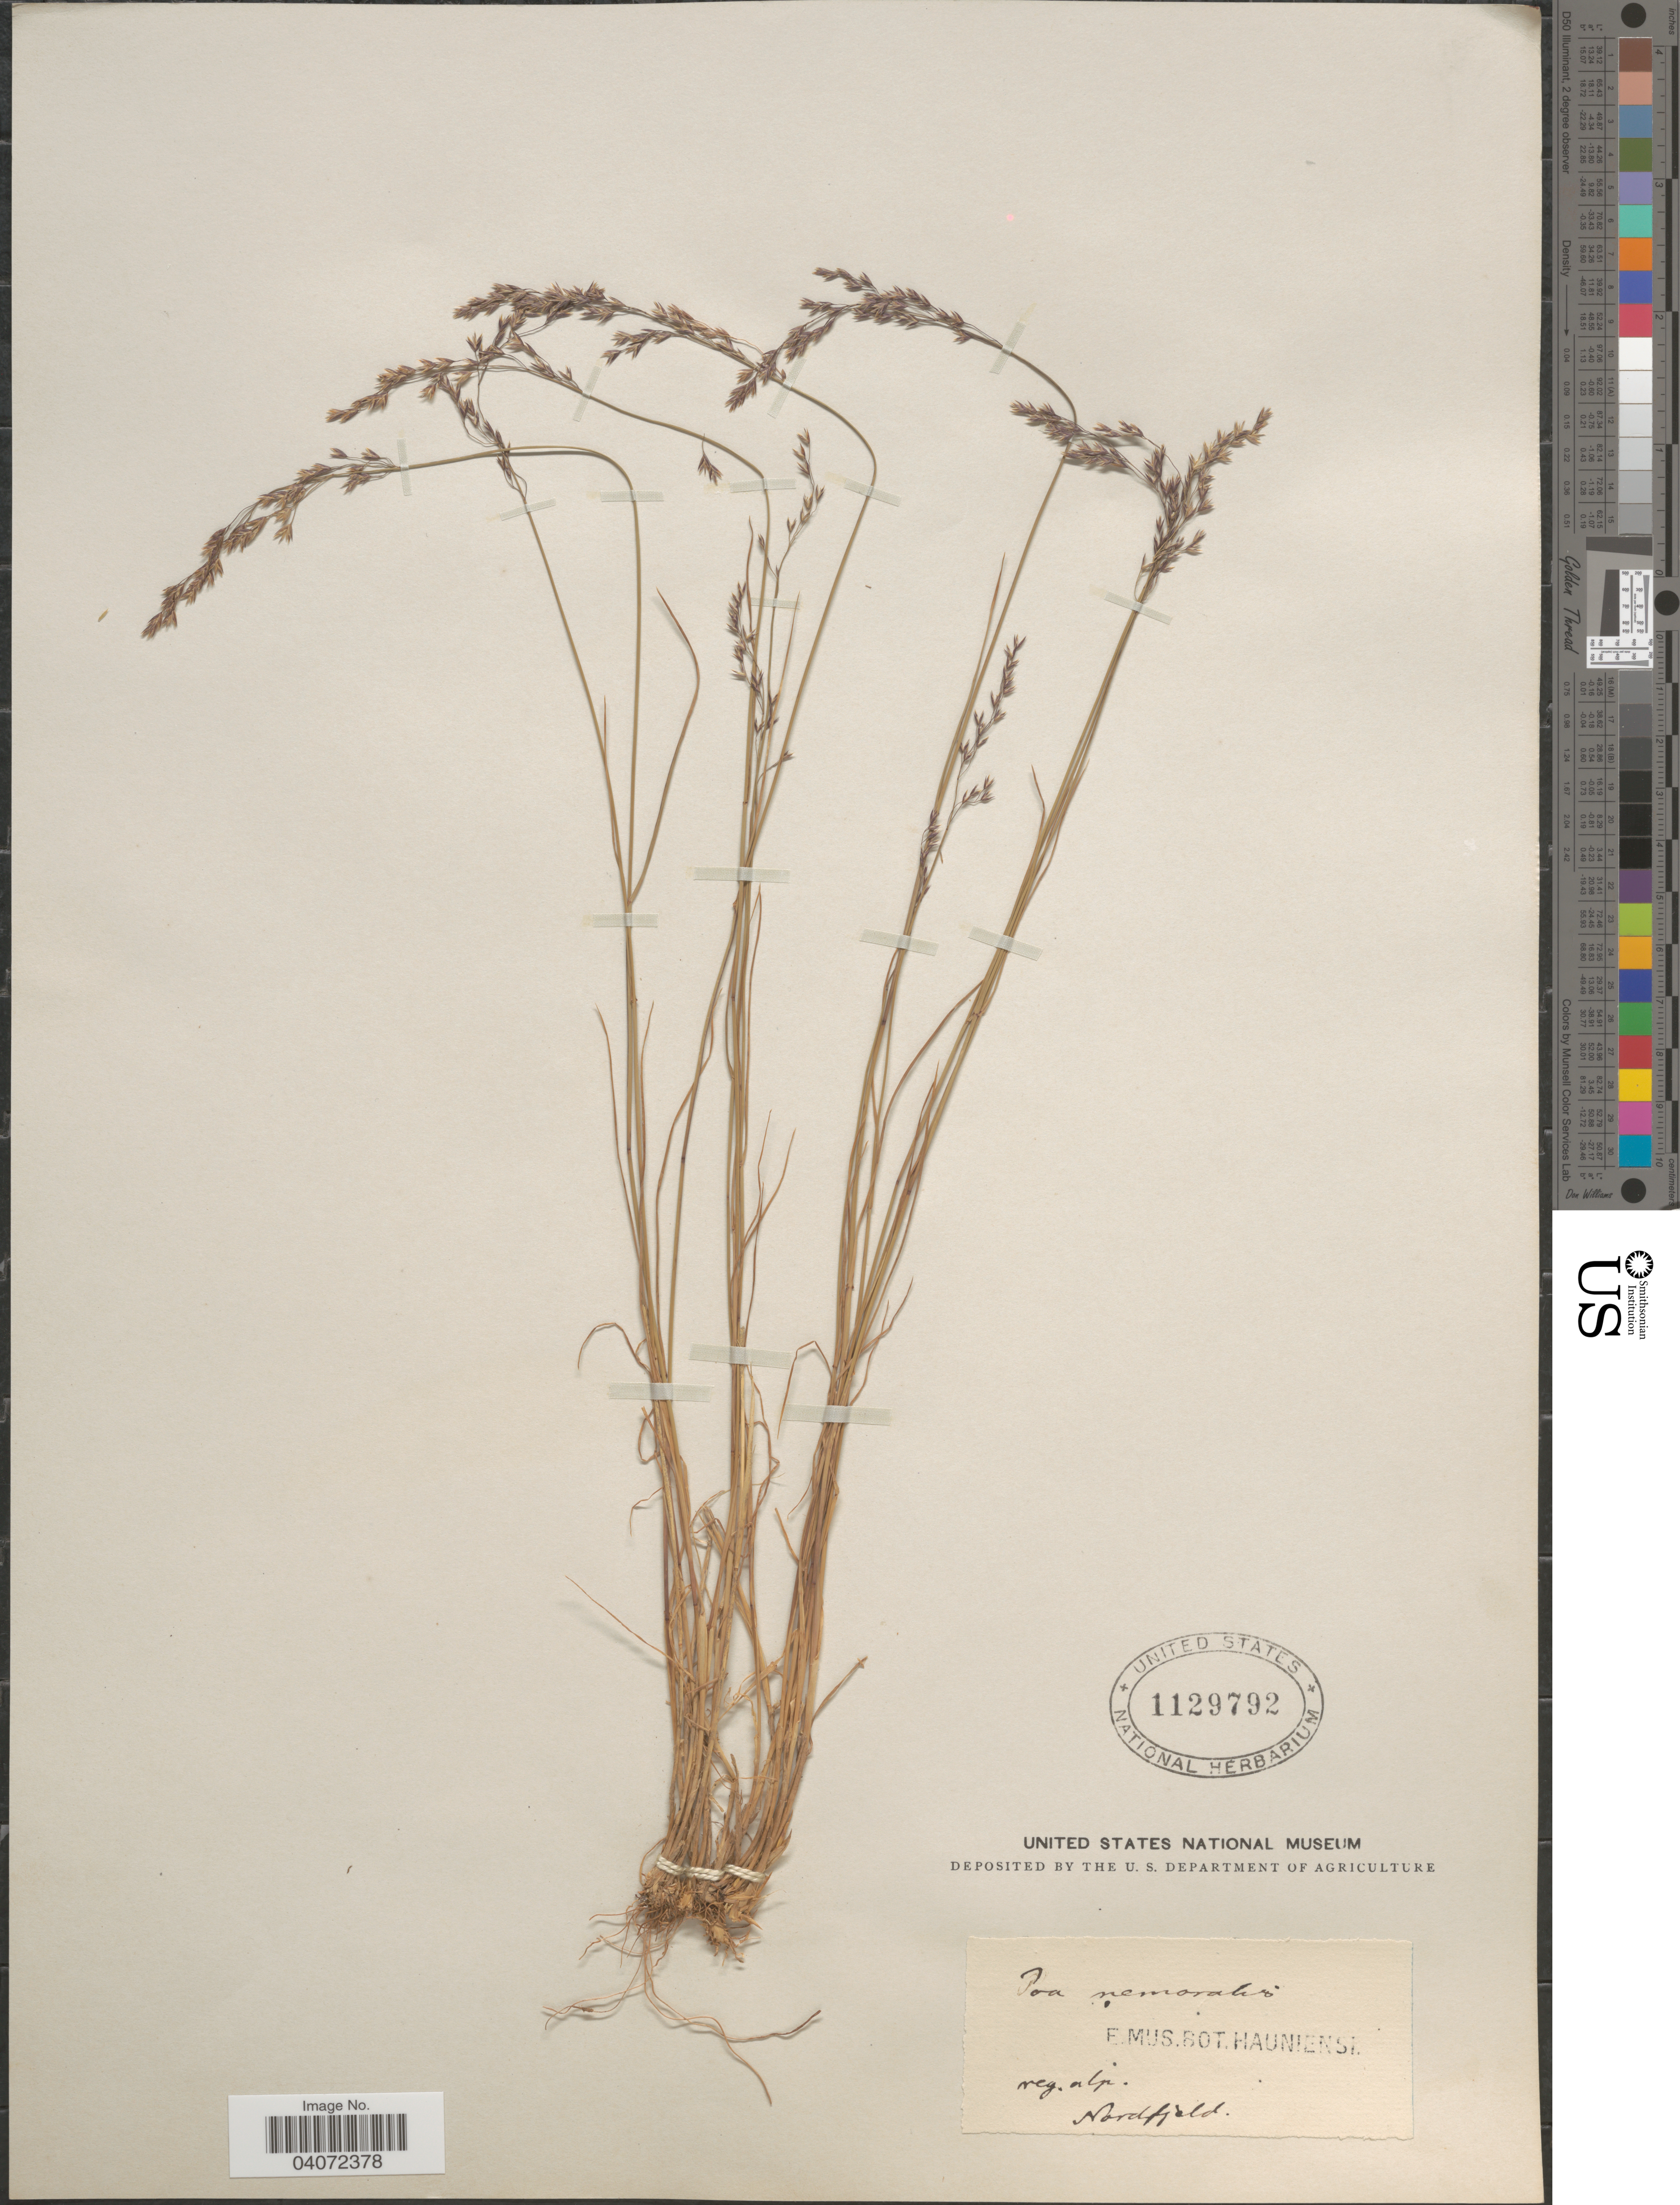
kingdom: Plantae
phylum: Tracheophyta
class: Liliopsida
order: Poales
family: Poaceae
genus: Poa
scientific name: Poa nemoralis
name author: L.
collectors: ex Mus. Bot. Hauniense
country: Denmark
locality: Reg. alp. Nordfjeld.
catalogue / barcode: US 1129792